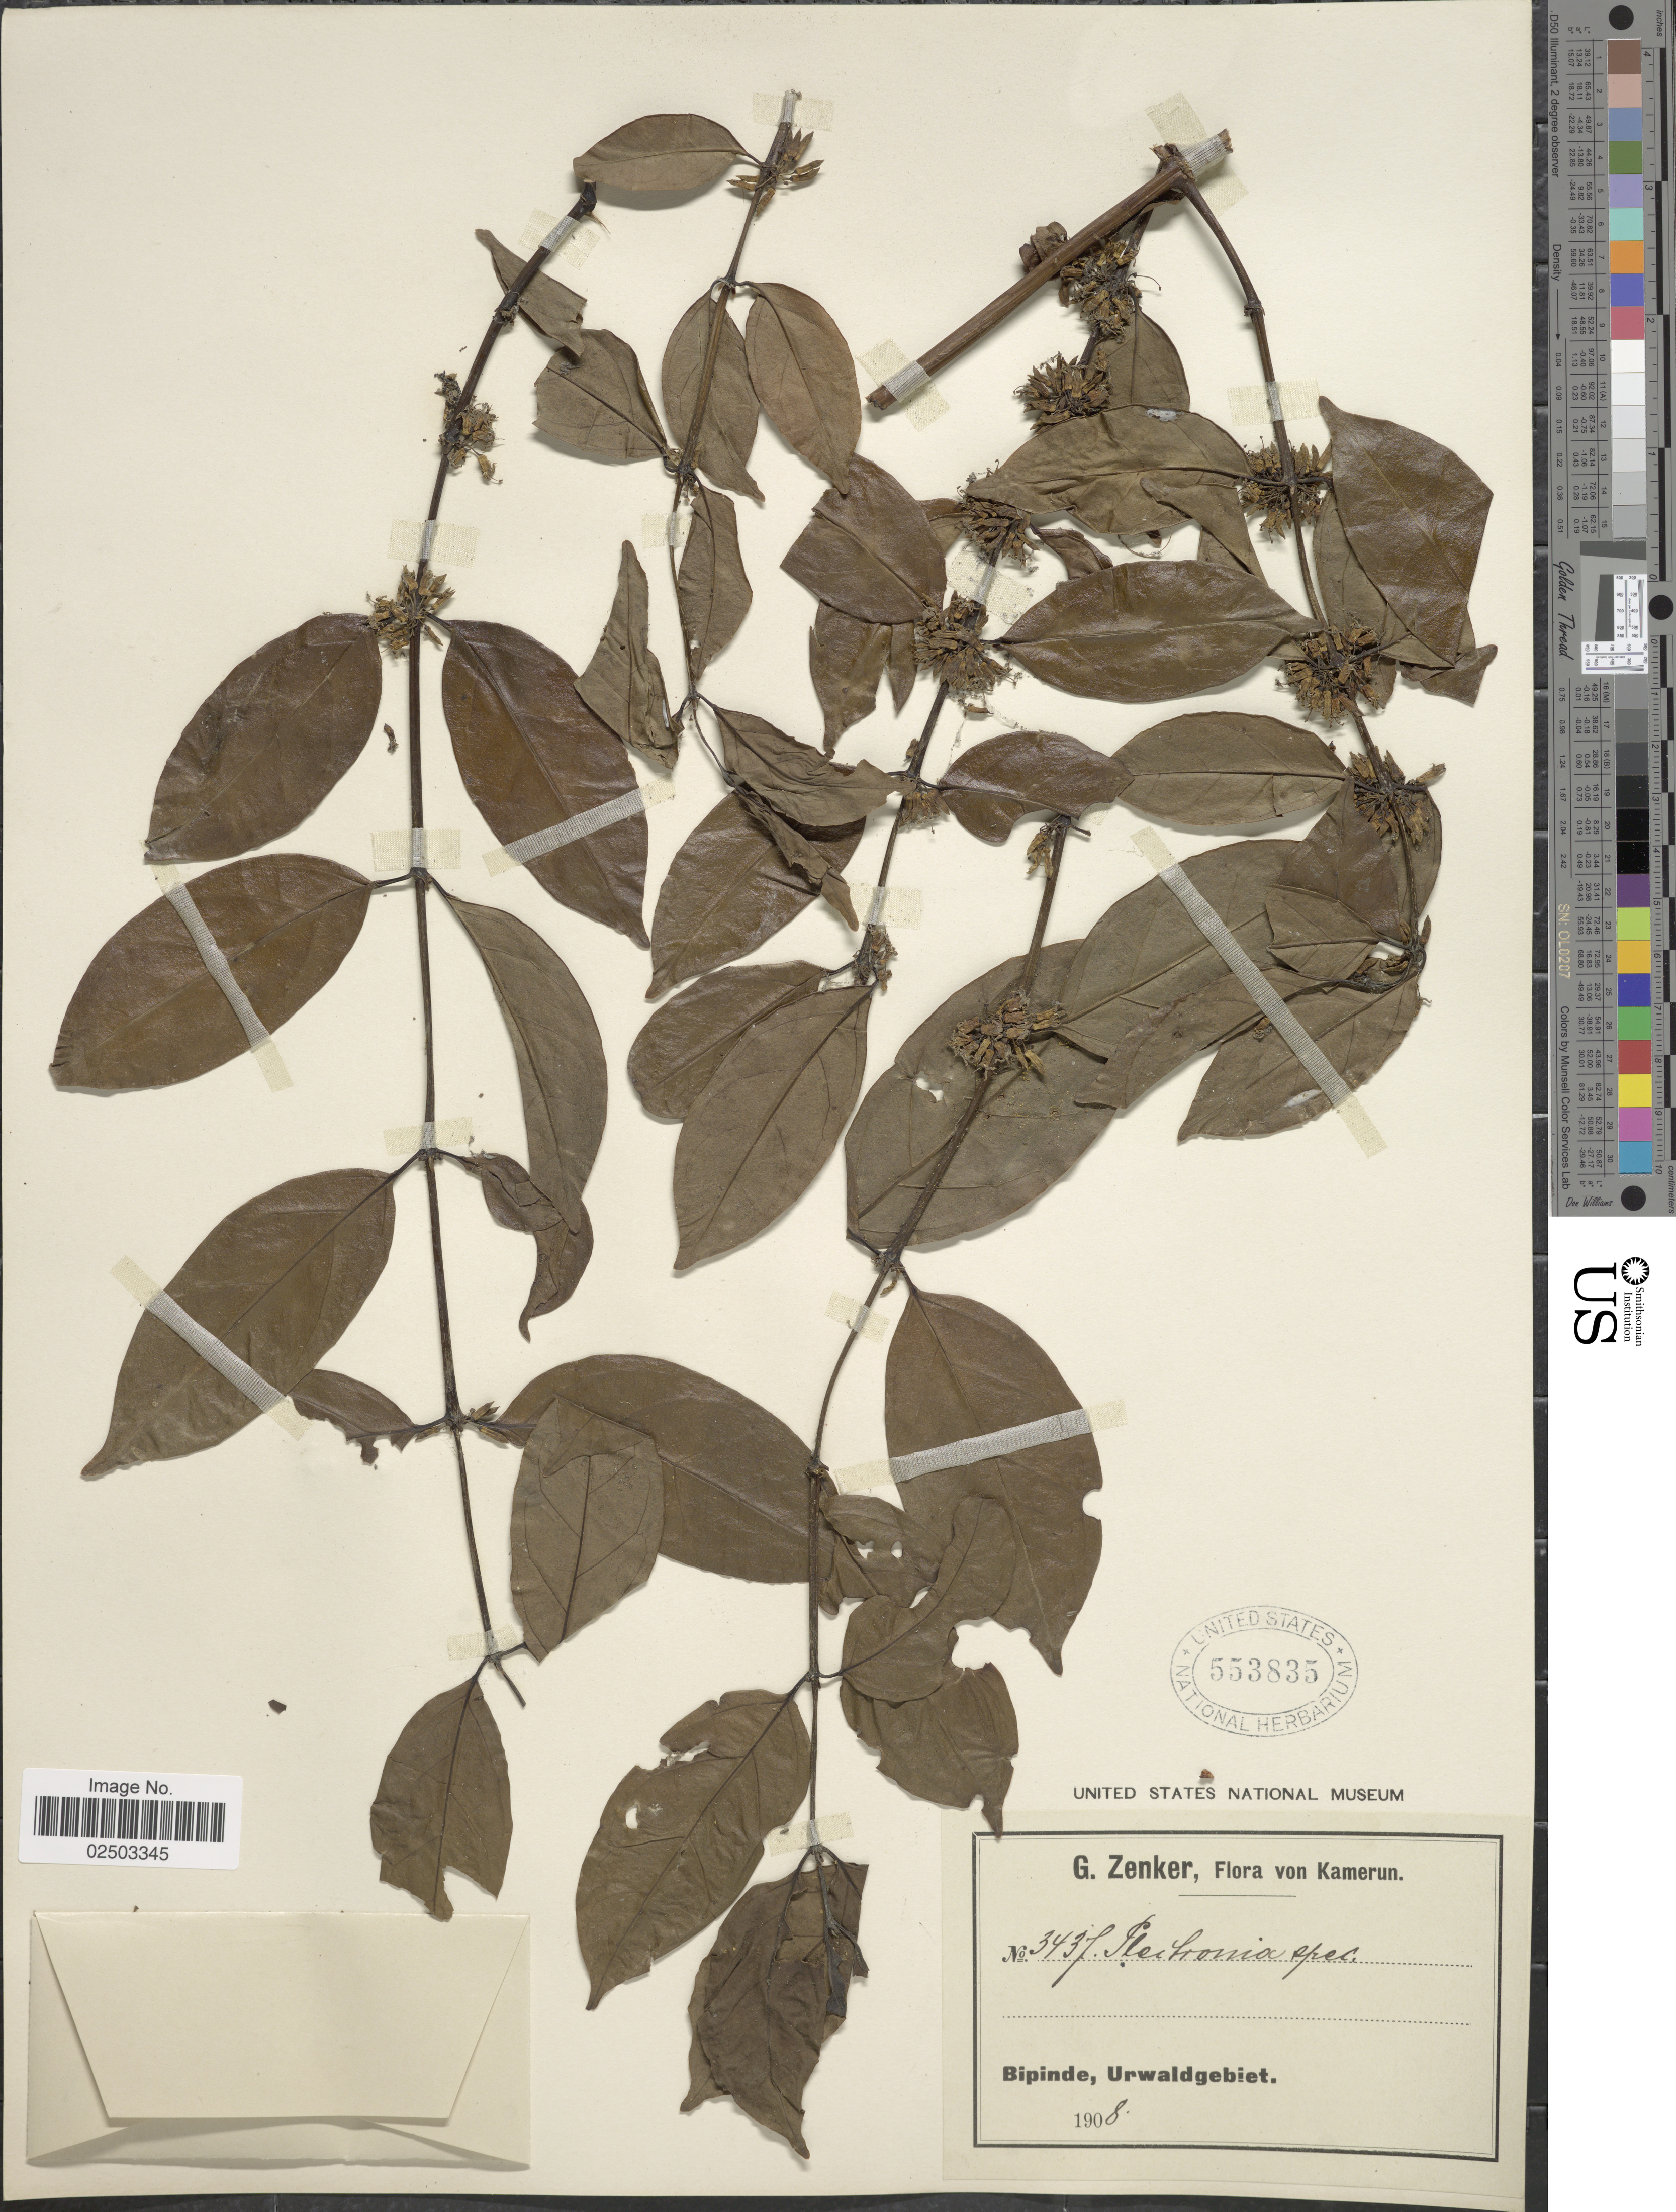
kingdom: Plantae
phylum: Tracheophyta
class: Magnoliopsida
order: Gentianales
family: Rubiaceae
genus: Bridsonia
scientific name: Bridsonia chamaedendrum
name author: (Kuntze) Verstraete & A.E. van Wyk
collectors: G. A. Zenker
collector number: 3437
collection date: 1908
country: Cameroon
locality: Bipinde, Urwaldgebiet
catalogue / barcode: US 553835